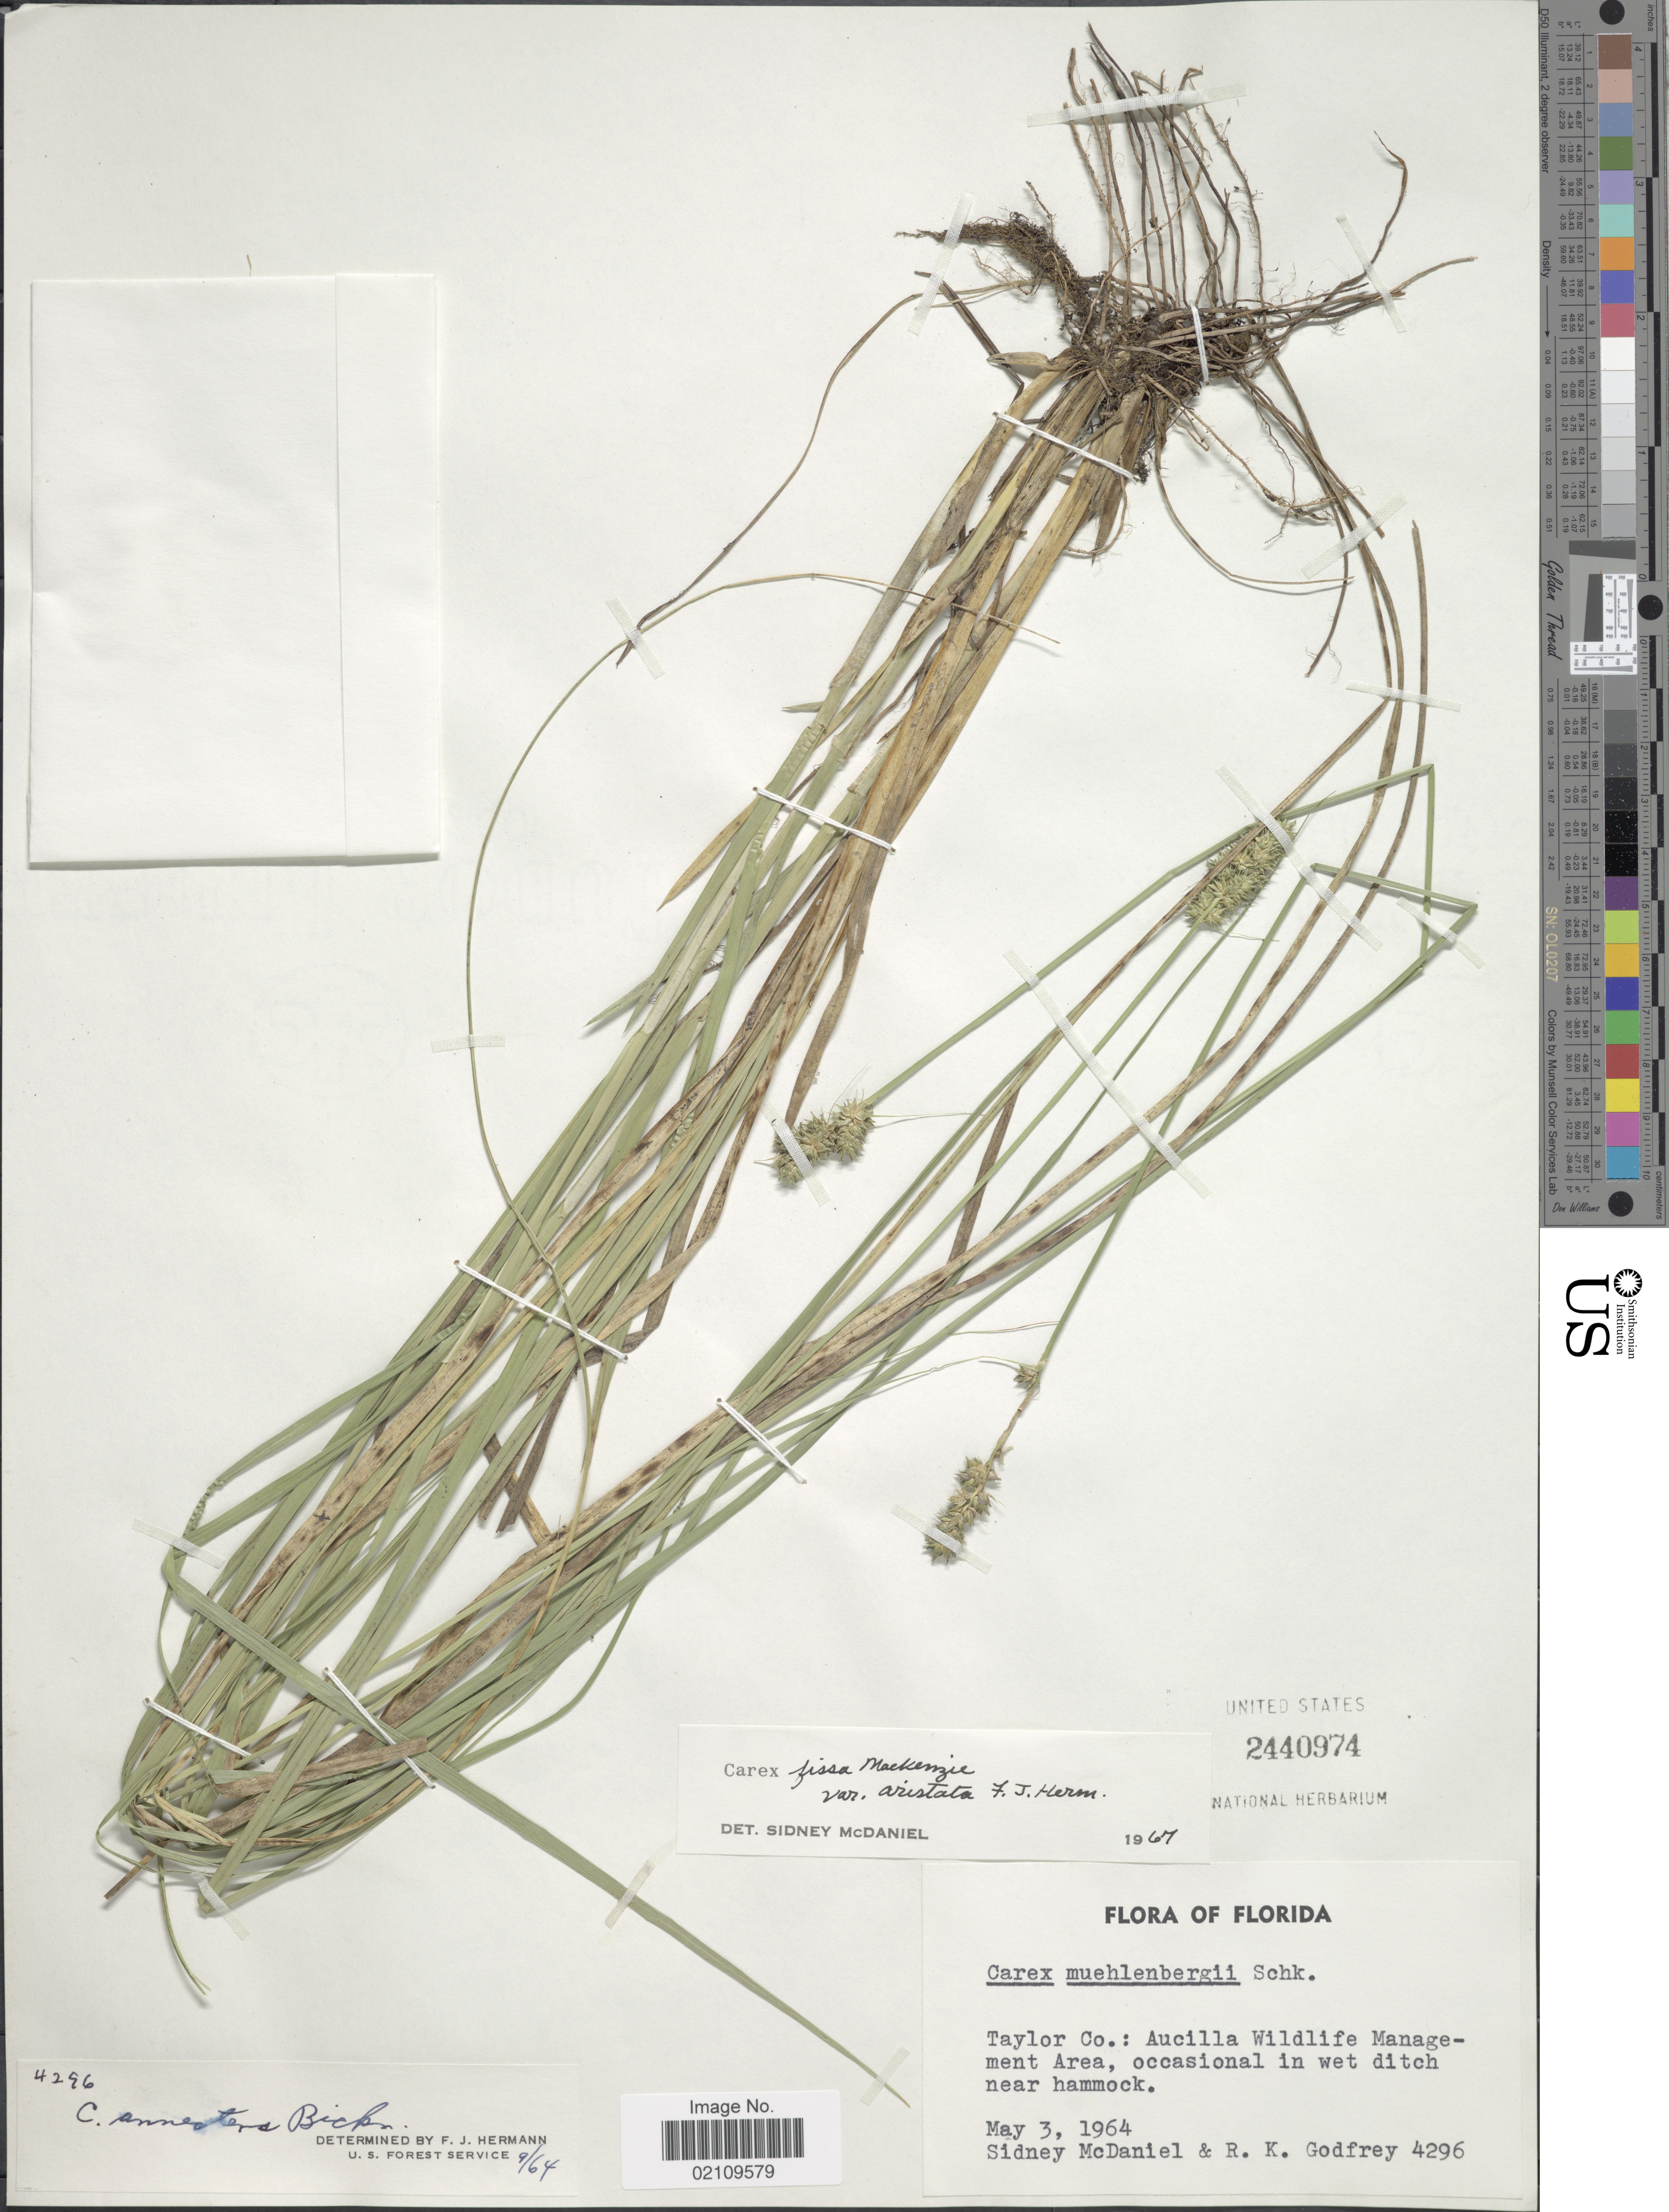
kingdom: Plantae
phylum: Tracheophyta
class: Liliopsida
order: Poales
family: Cyperaceae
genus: Carex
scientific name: Carex fissa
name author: Mack.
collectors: S. McDaniel & R. K. Godfrey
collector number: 4296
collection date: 1964-05-03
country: United States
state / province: Florida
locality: Taylor Co: Aucilla Wildlife Mangement Area, occasional in wet ditch near hammock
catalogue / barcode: US 2440974